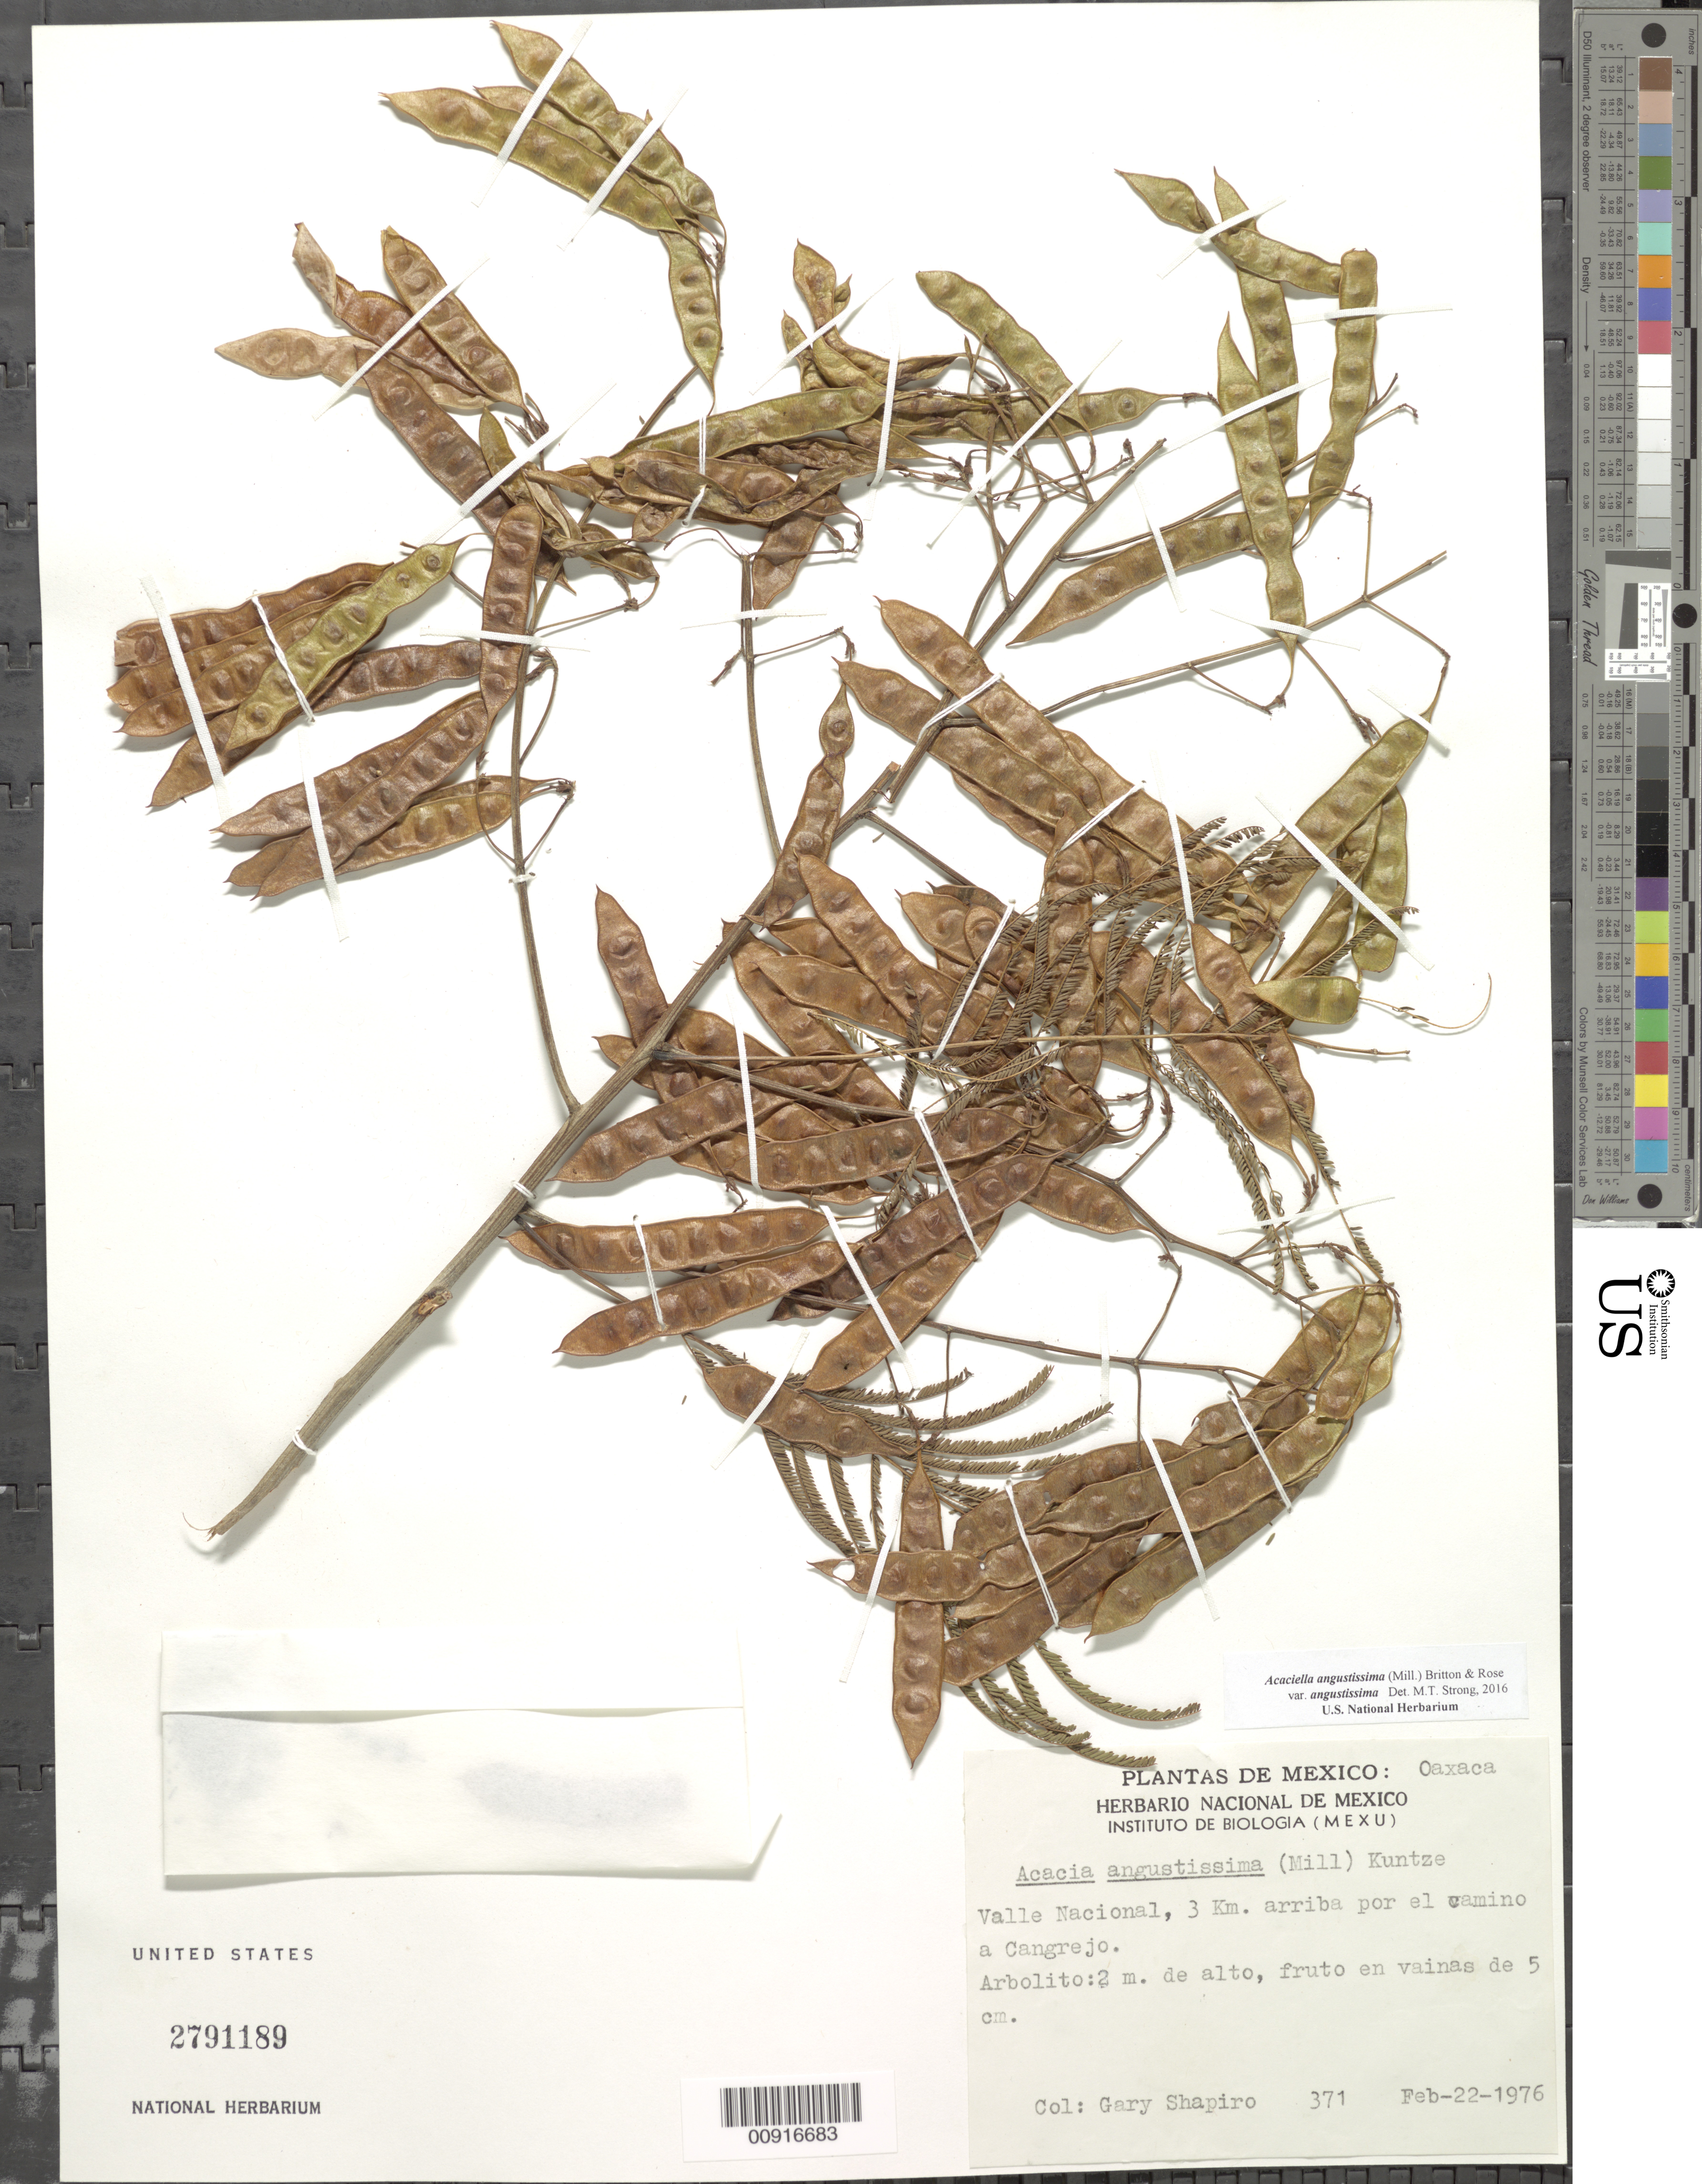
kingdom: Plantae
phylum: Tracheophyta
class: Magnoliopsida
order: Fabales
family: Fabaceae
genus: Acaciella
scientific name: Acaciella angustissima var. angustissima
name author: (Mill.) Britton & Rose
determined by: Strong, M. T., (US), Smithsonian Institution - National Museum of Natural History (UNITED STATES)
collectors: G. Shapiro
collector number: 371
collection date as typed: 22 Feb 1976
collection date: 1976-02-22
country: Mexico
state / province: Oaxaca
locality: Valle Nacional, 3 km. arriba por el camino a Cangrejo.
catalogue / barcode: US 2791189